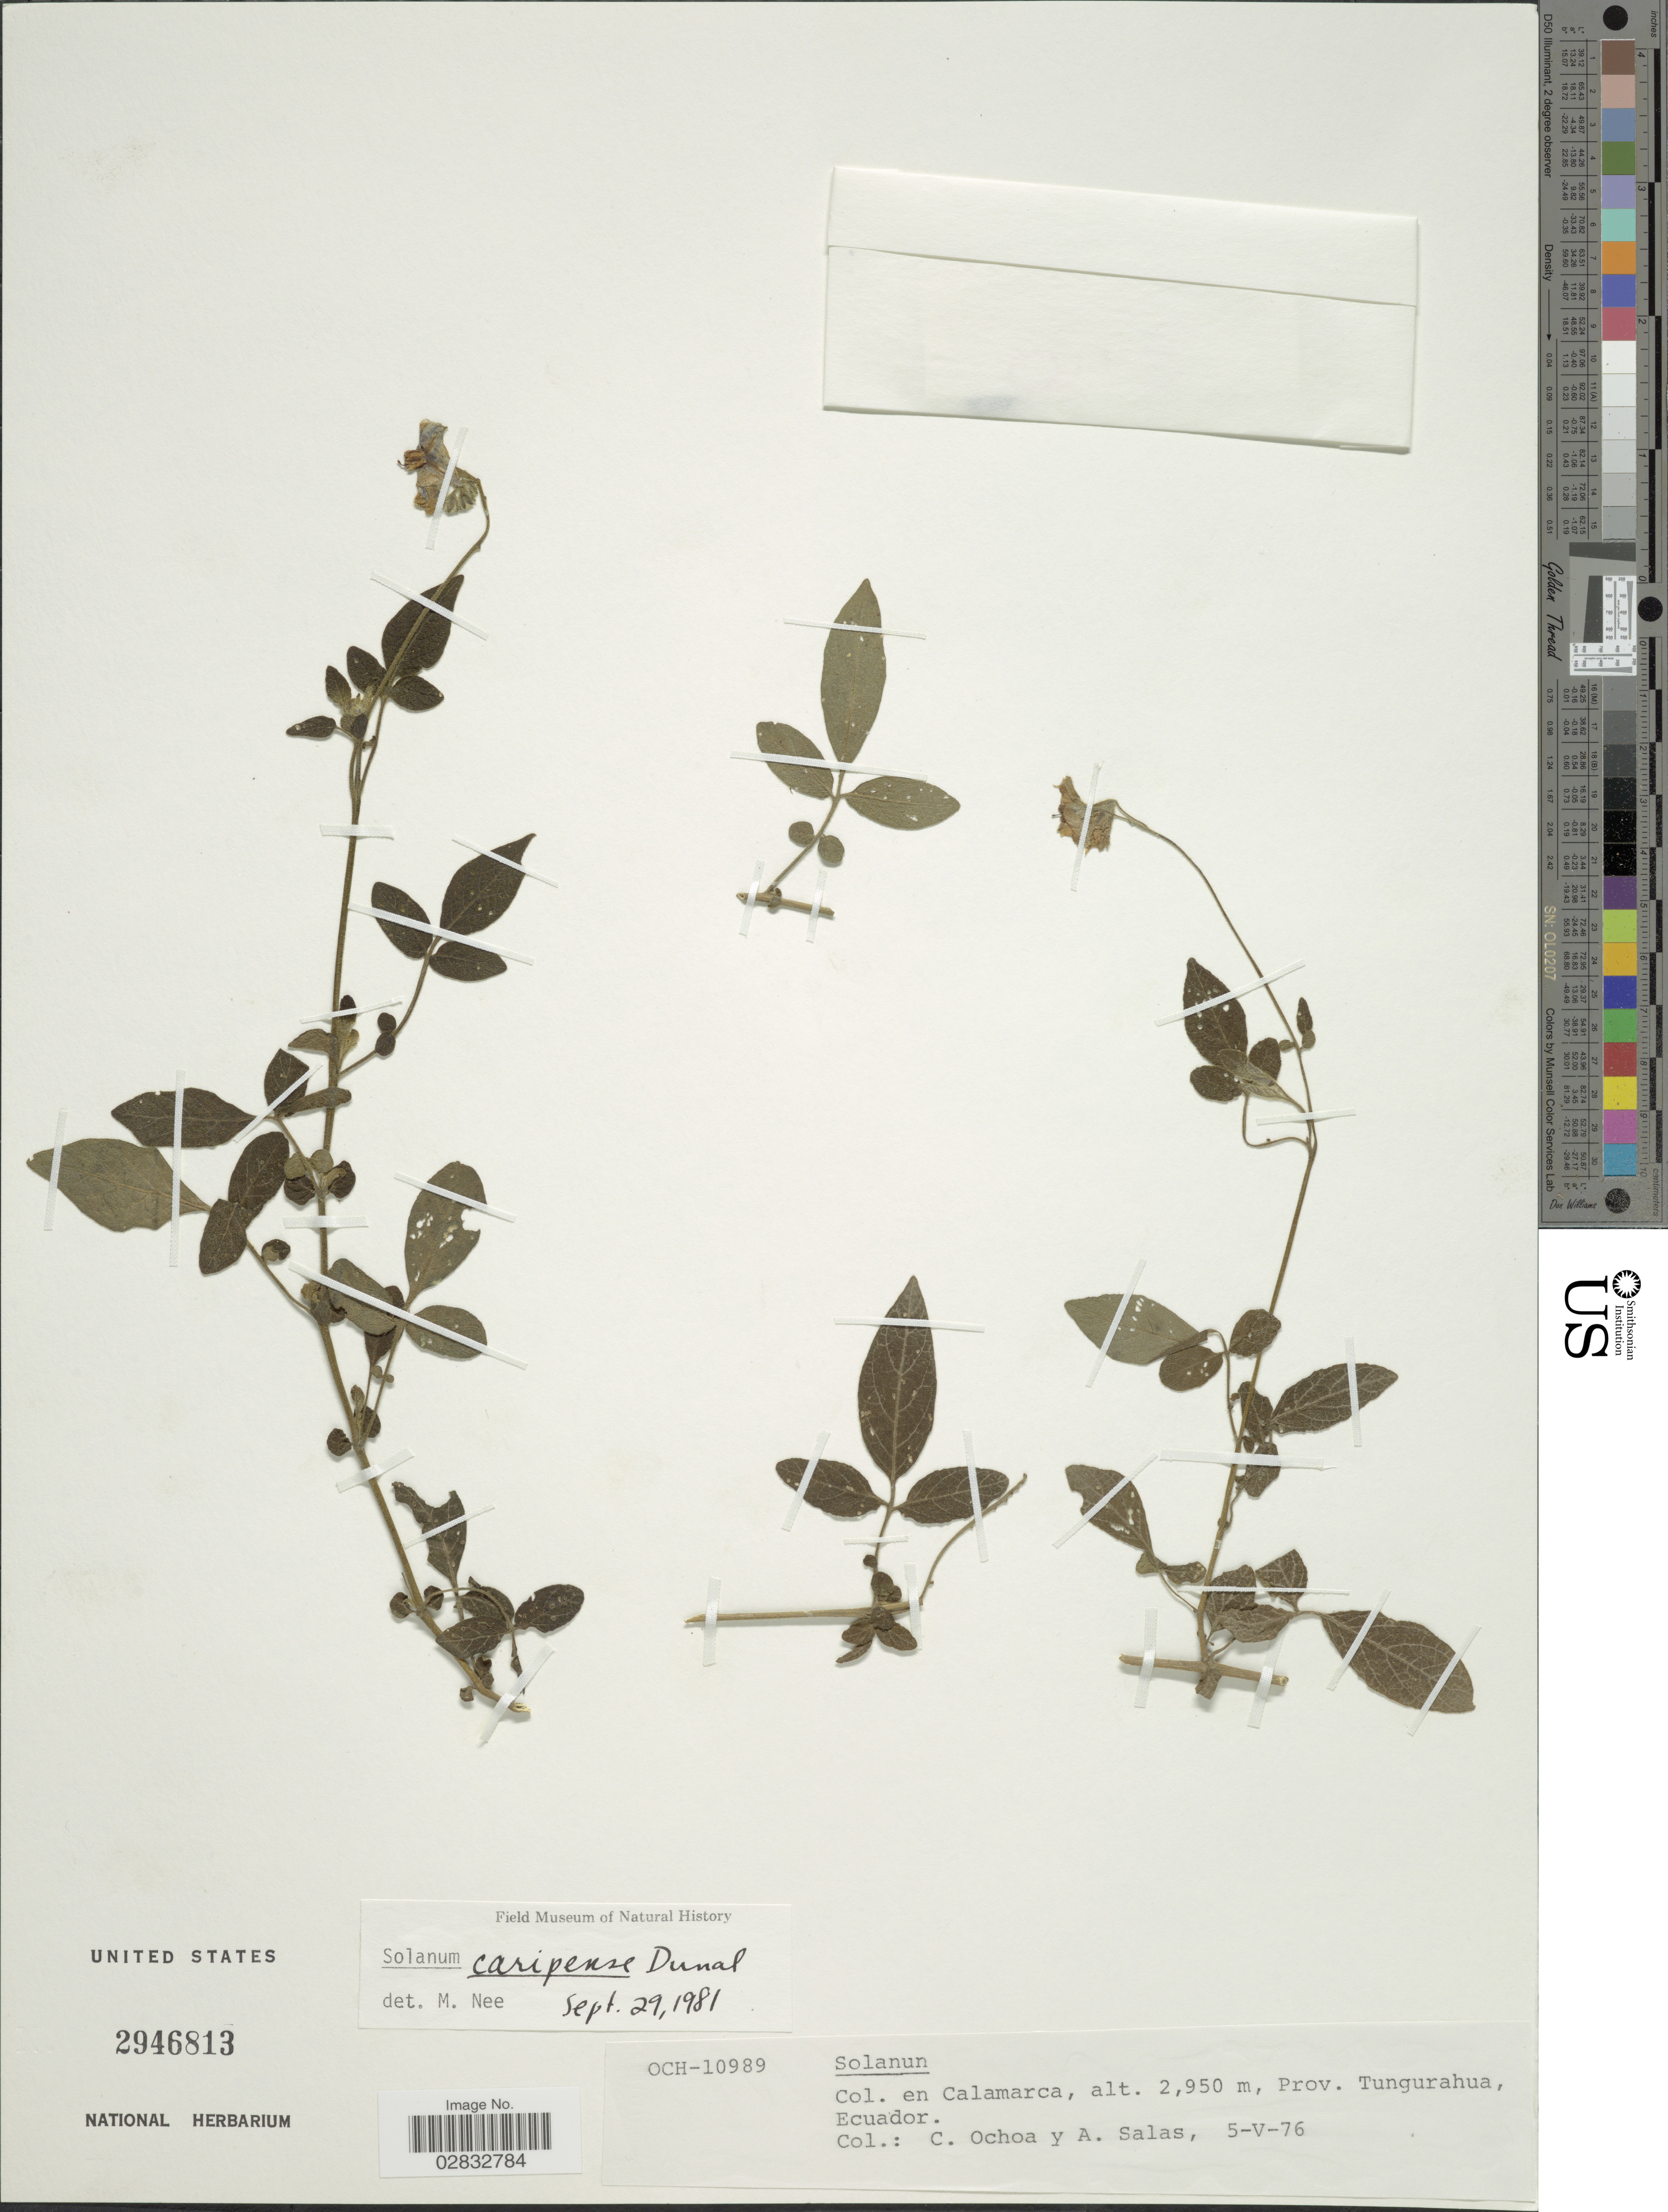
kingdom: Plantae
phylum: Tracheophyta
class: Magnoliopsida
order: Solanales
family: Solanaceae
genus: Solanum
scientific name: Solanum caripense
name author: Humb. & Bonpl. ex Dunal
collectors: C. Ochoa & A. Salas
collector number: OCH-10989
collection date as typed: Transcribed d/m/y: 5/5/76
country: Ecuador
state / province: Tungurahua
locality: Calamarca. Prov. Tungurahua.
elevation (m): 2950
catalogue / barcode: US 2946813